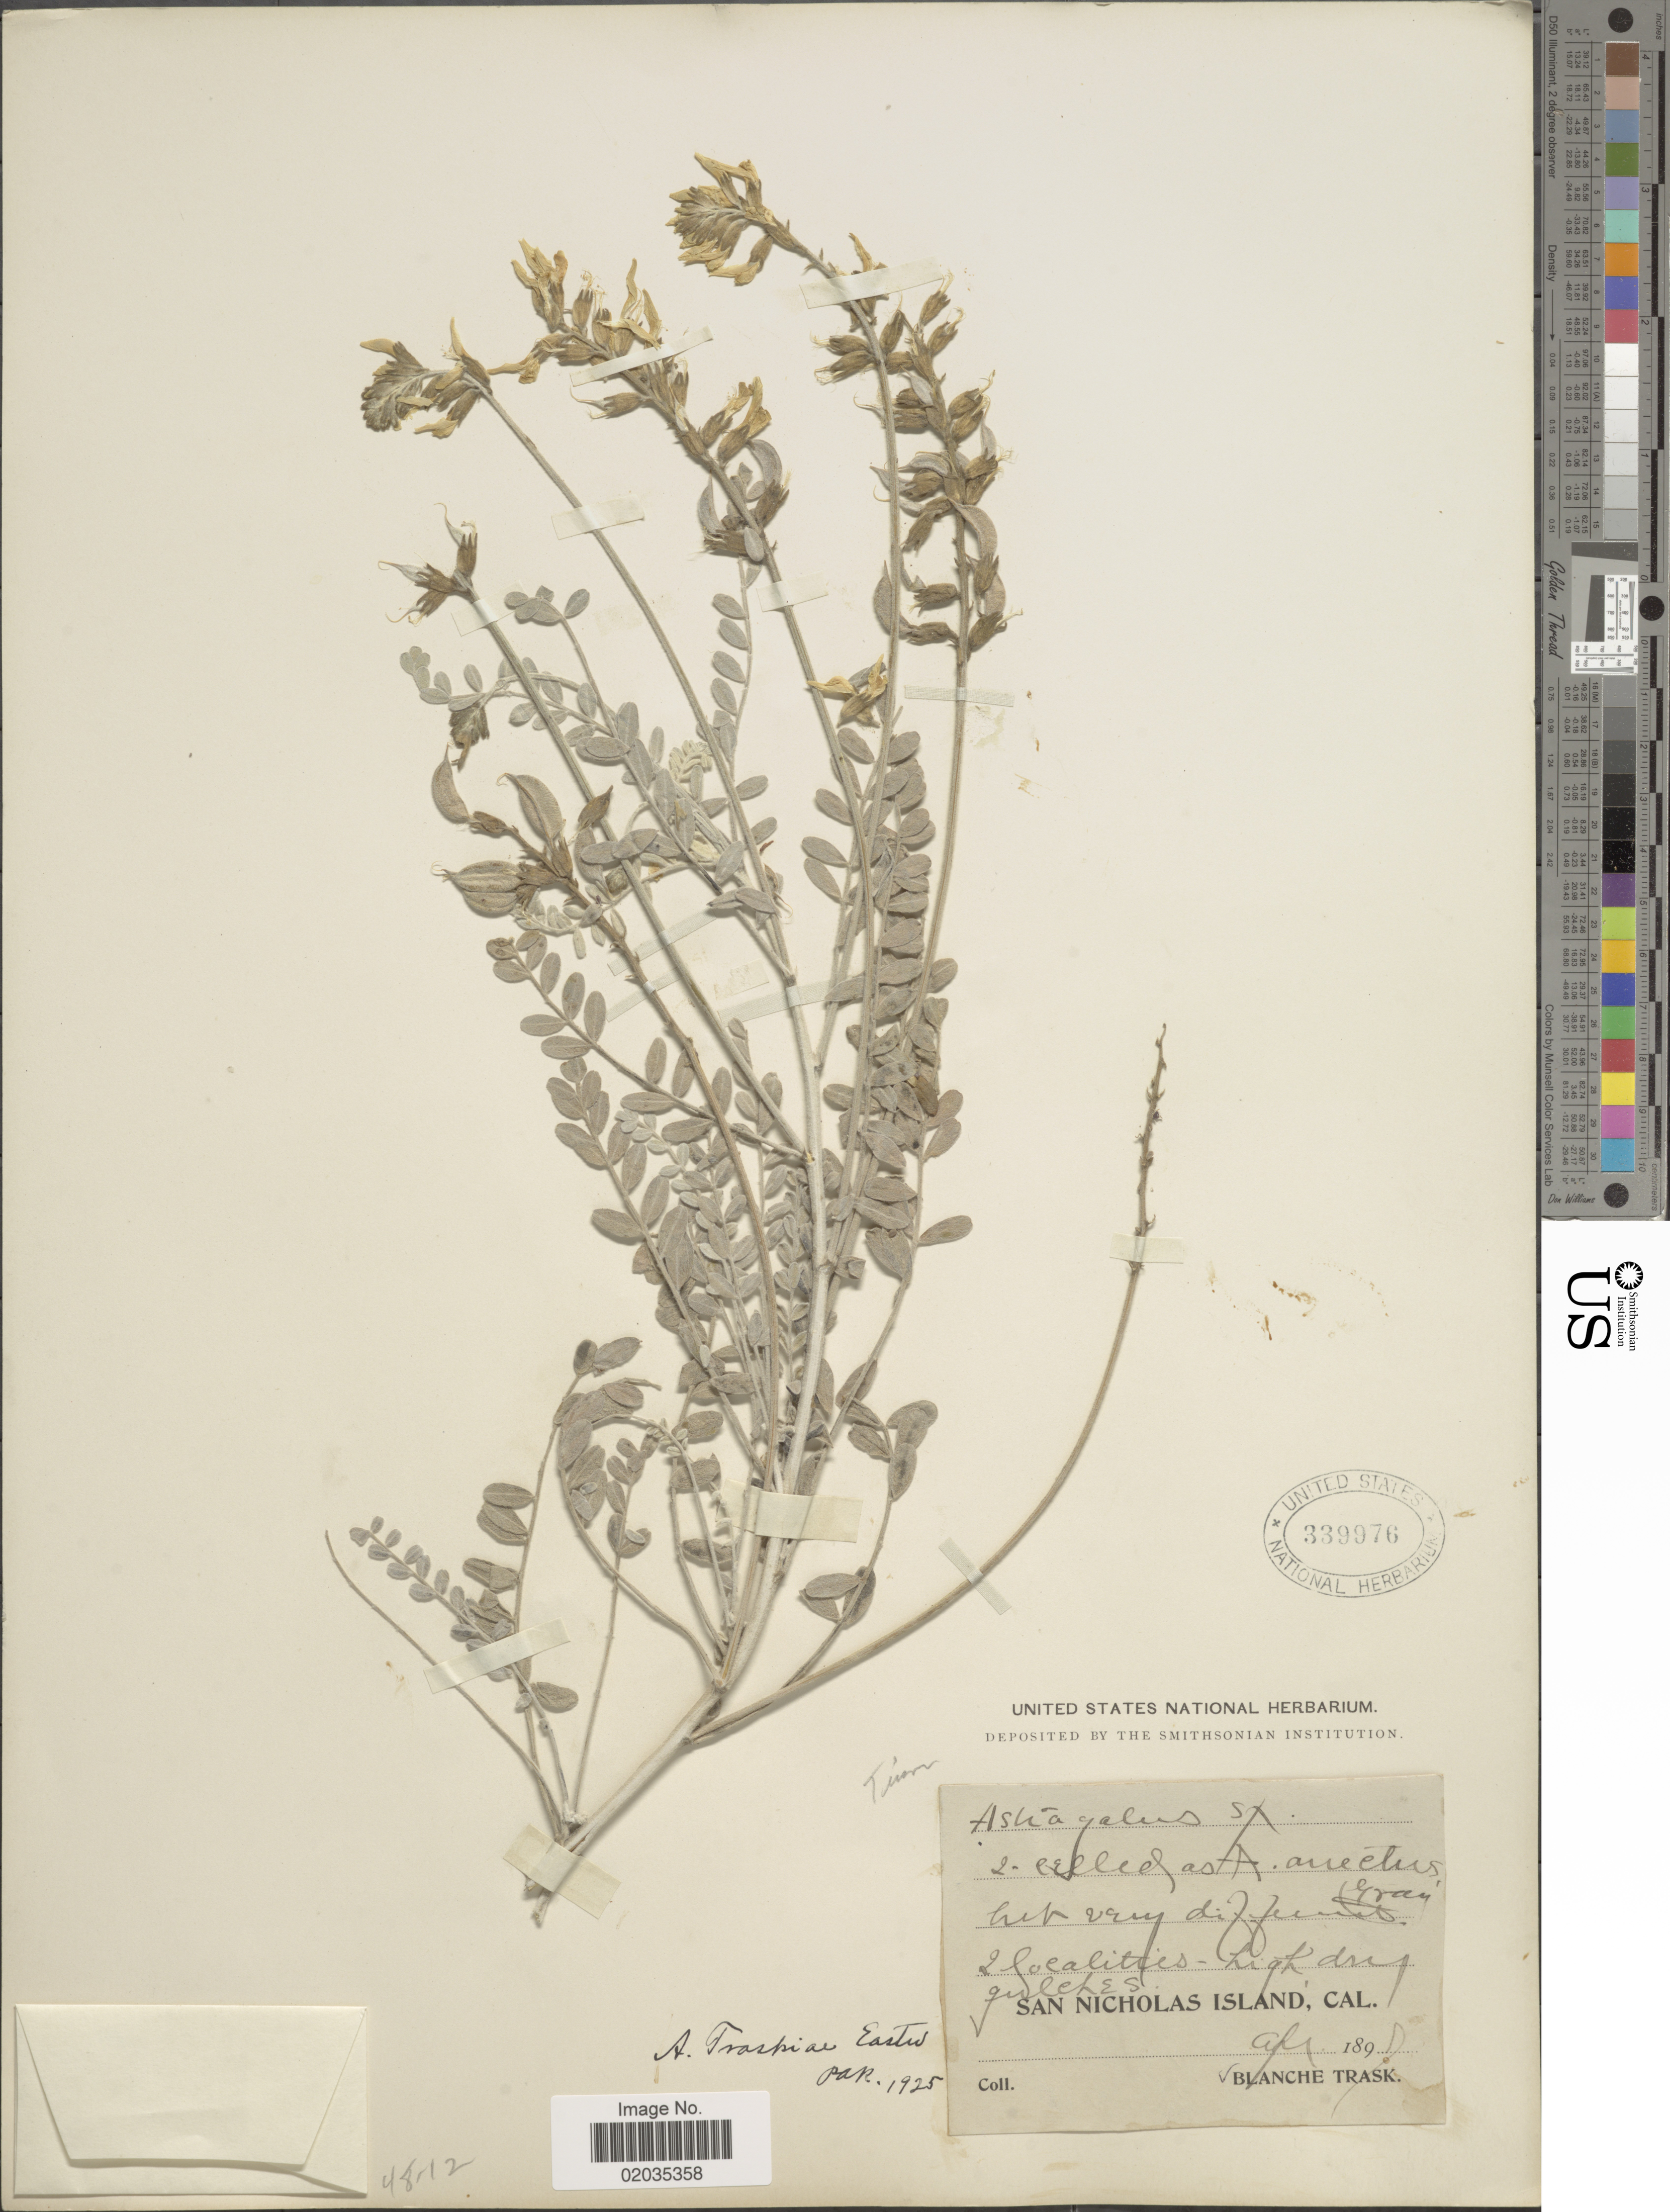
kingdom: Plantae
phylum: Tracheophyta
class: Magnoliopsida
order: Fabales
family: Fabaceae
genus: Astragalus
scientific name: Astragalus traskiae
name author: Eastw.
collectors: B. Trask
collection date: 1891-04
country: United States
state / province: California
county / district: Ventura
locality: San Nicholas Island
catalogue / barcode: US 339976